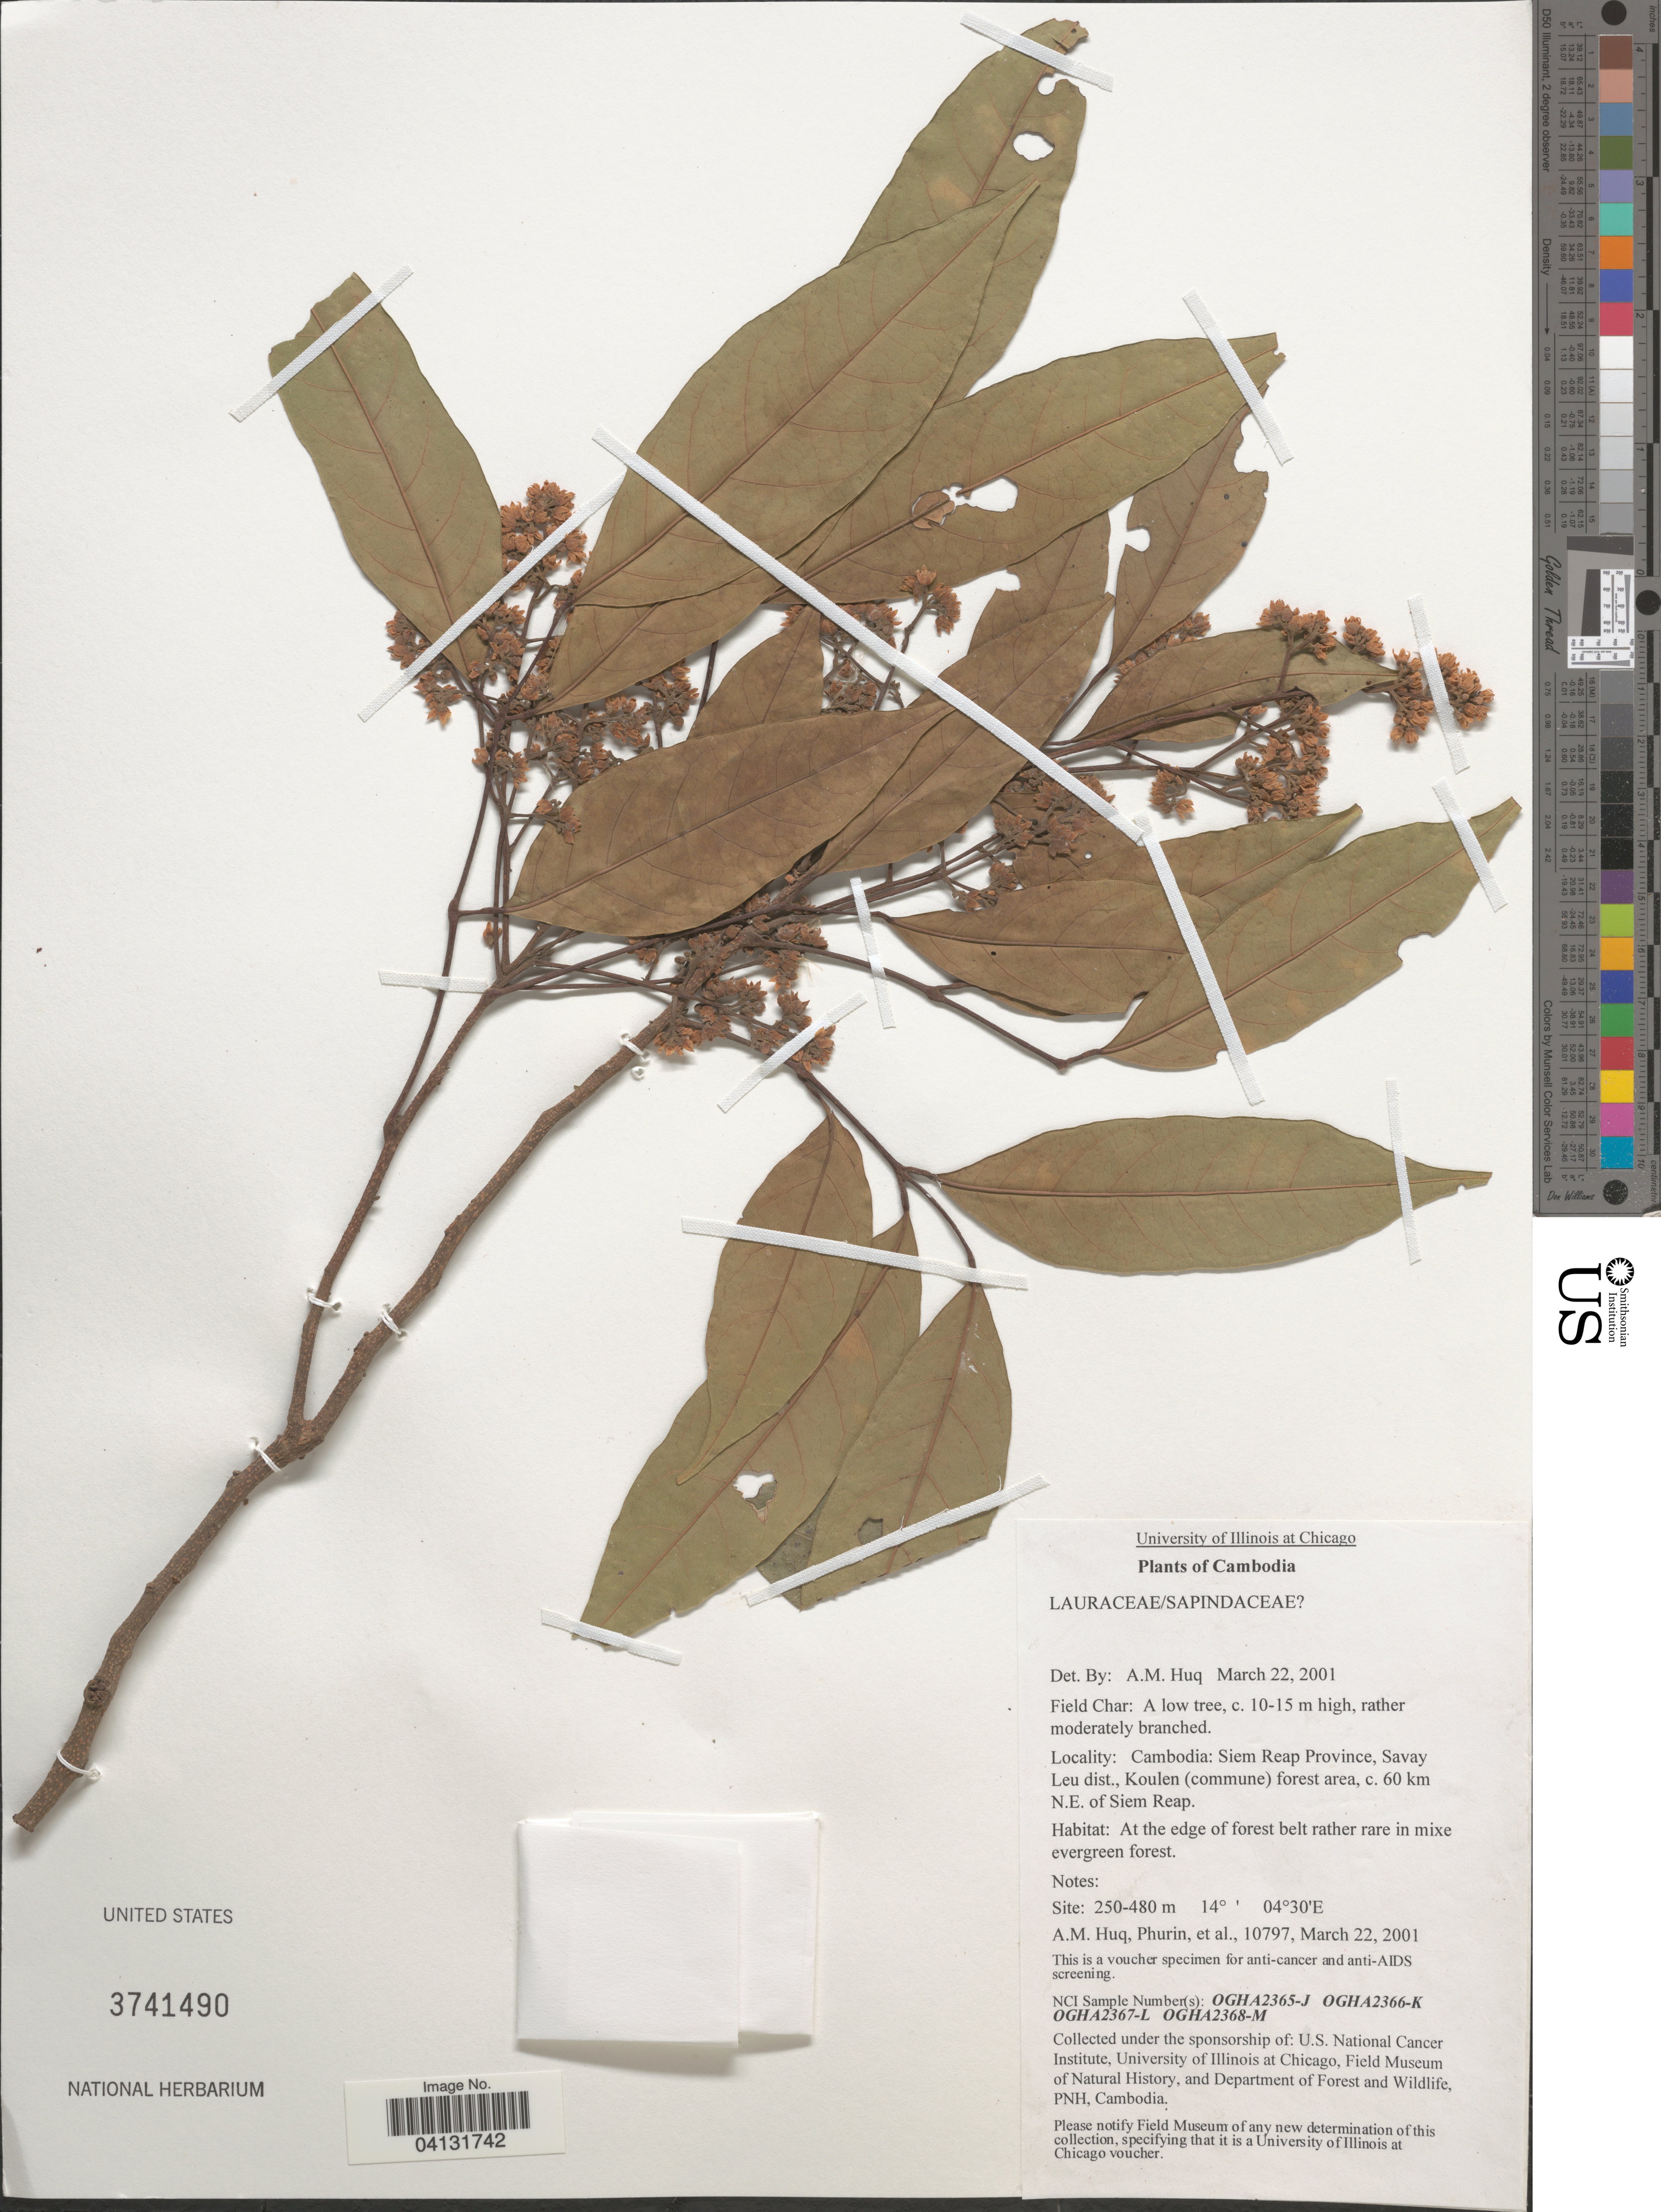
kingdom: Plantae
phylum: Tracheophyta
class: Magnoliopsida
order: Laurales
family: Lauraceae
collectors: A. M. Huq, -. Phurin & et al.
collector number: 10797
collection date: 2001-03-22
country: Cambodia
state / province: Siĕm Réab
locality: Siem Reap Province, Savay Leu dist., Koulen (commune) forest area, c. 60 km N.E. of Siem Reap.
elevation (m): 250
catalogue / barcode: US 3741490